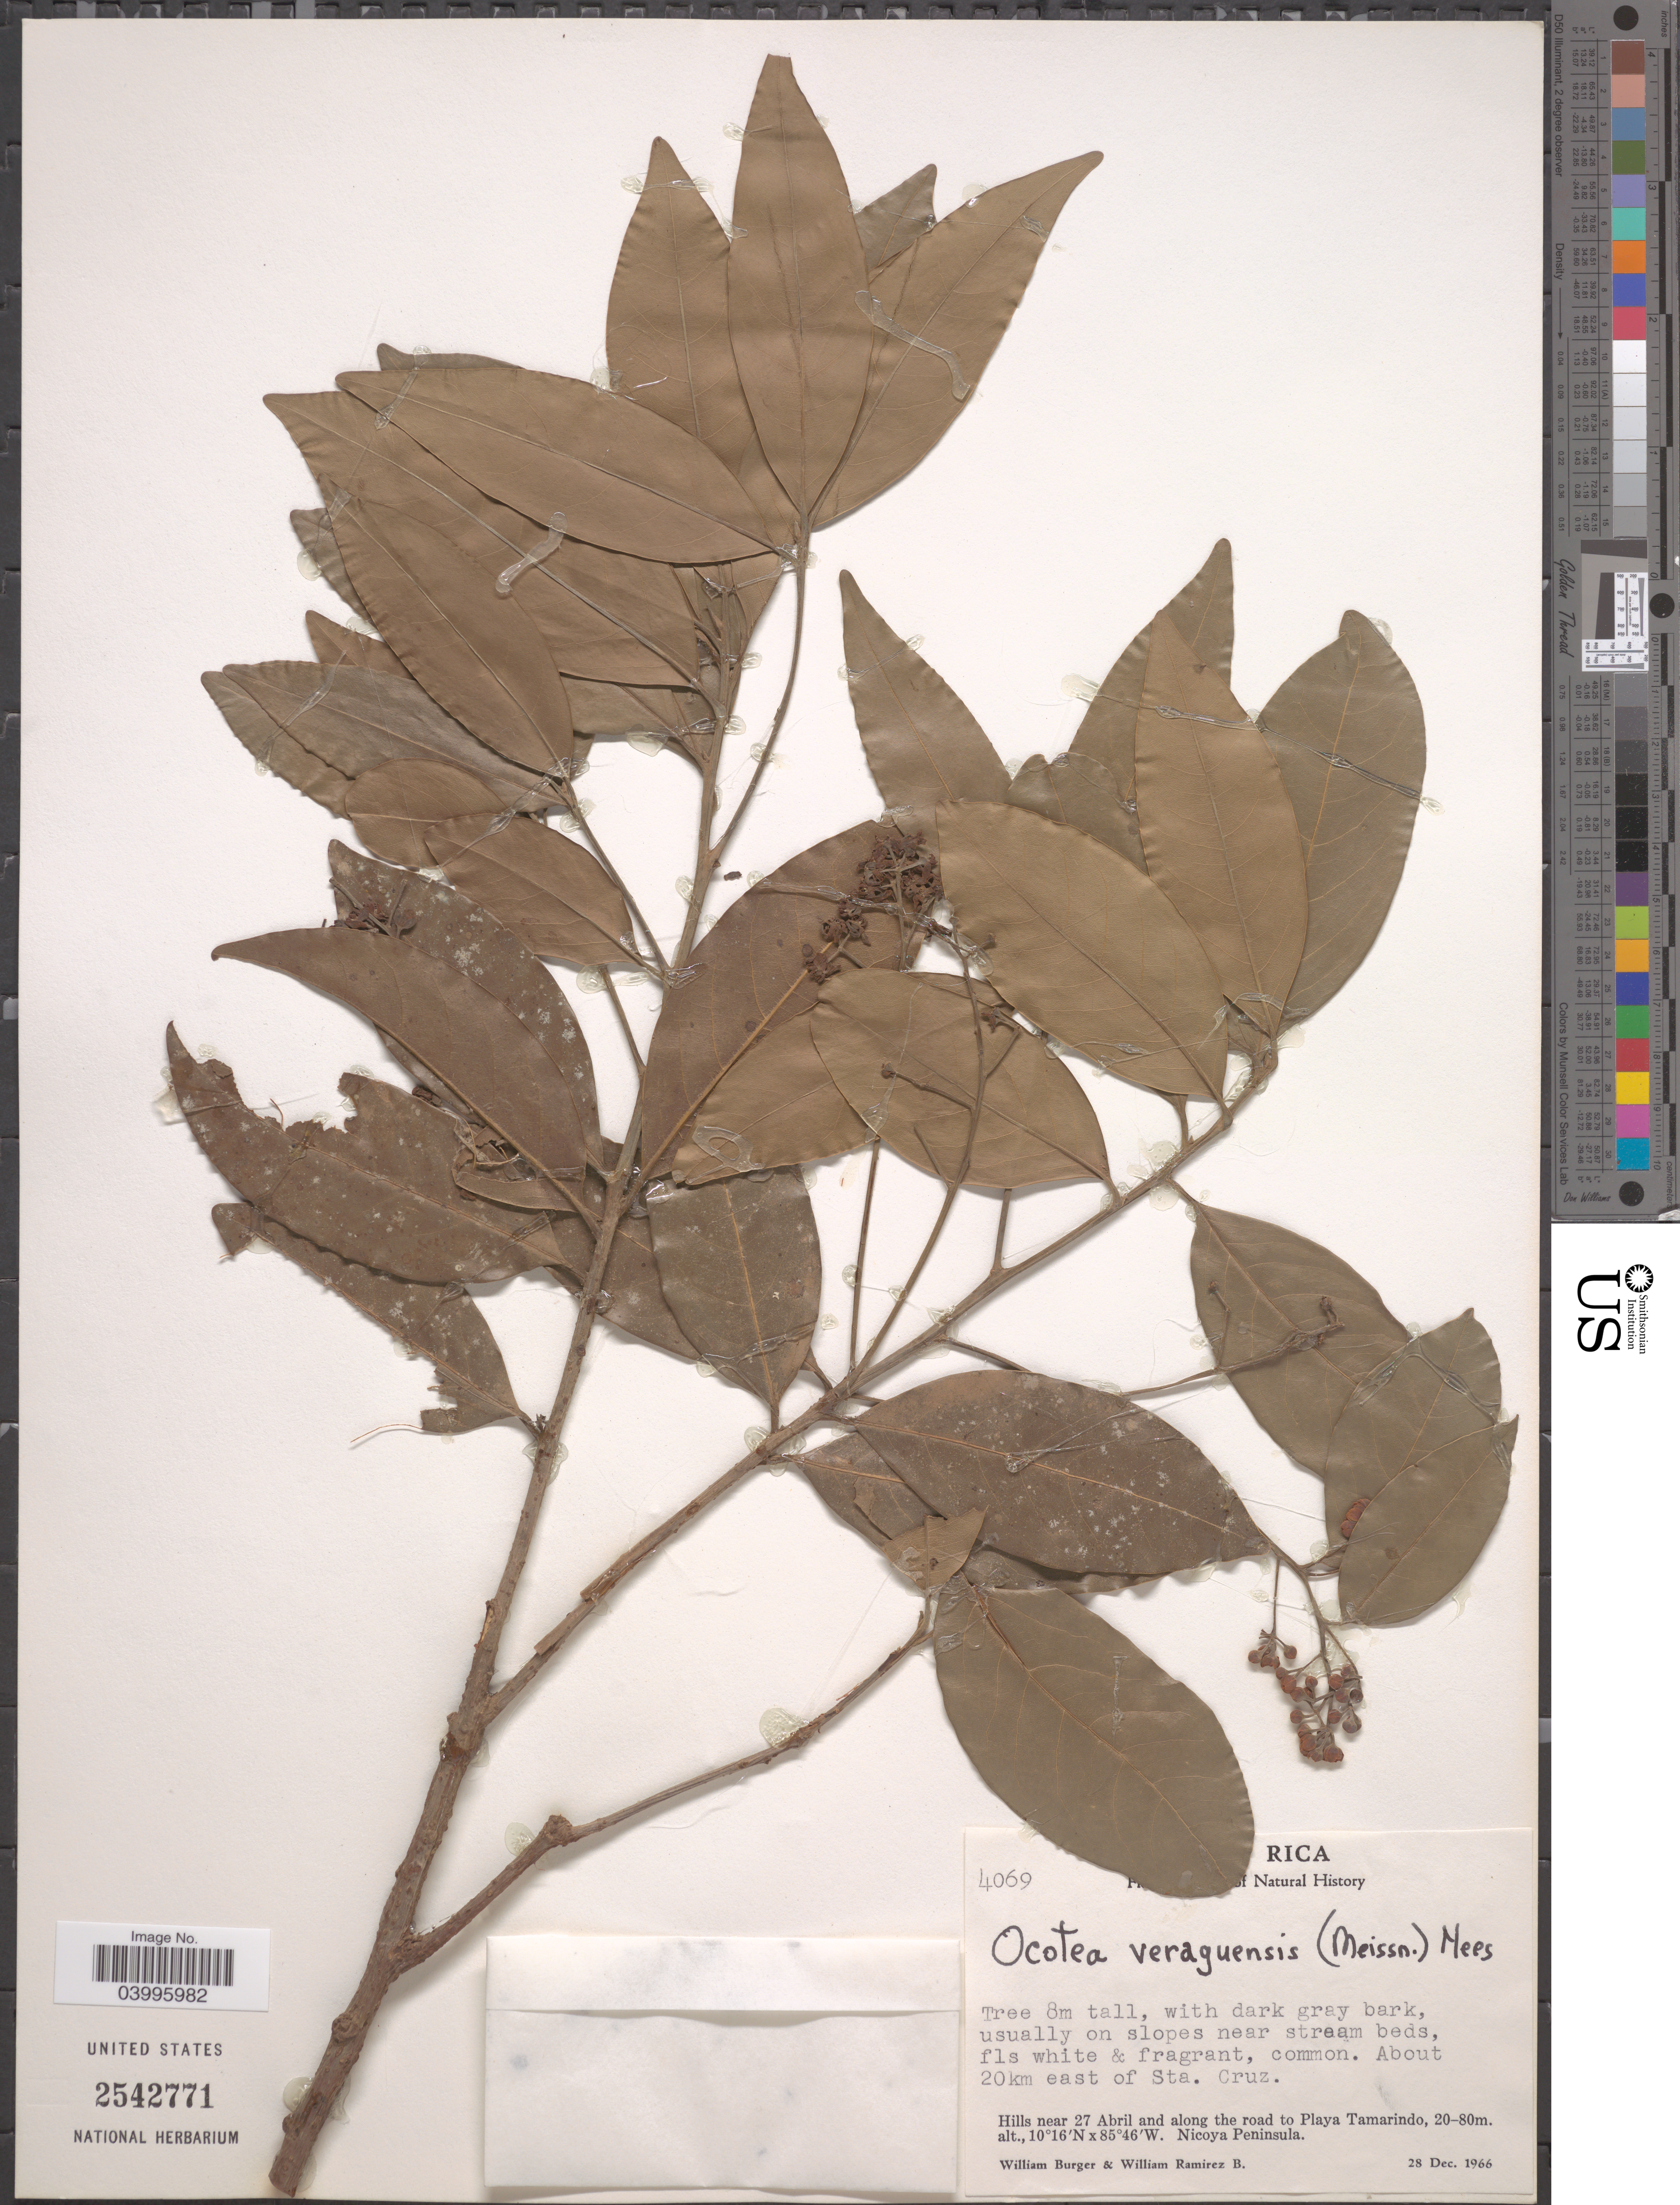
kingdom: Plantae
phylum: Tracheophyta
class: Magnoliopsida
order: Laurales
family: Lauraceae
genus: Ocotea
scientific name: Ocotea veraguensis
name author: (Meisn.) Mez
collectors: W. Burger & W. Ramirez B.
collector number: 4069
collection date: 1966-12-28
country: Costa Rica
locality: About 20km east of Sta. Cruz. Hills near 27 Abril and along the road to Playa Tamarindo. Nicoya Peninsula.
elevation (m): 20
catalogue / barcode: US 2542771